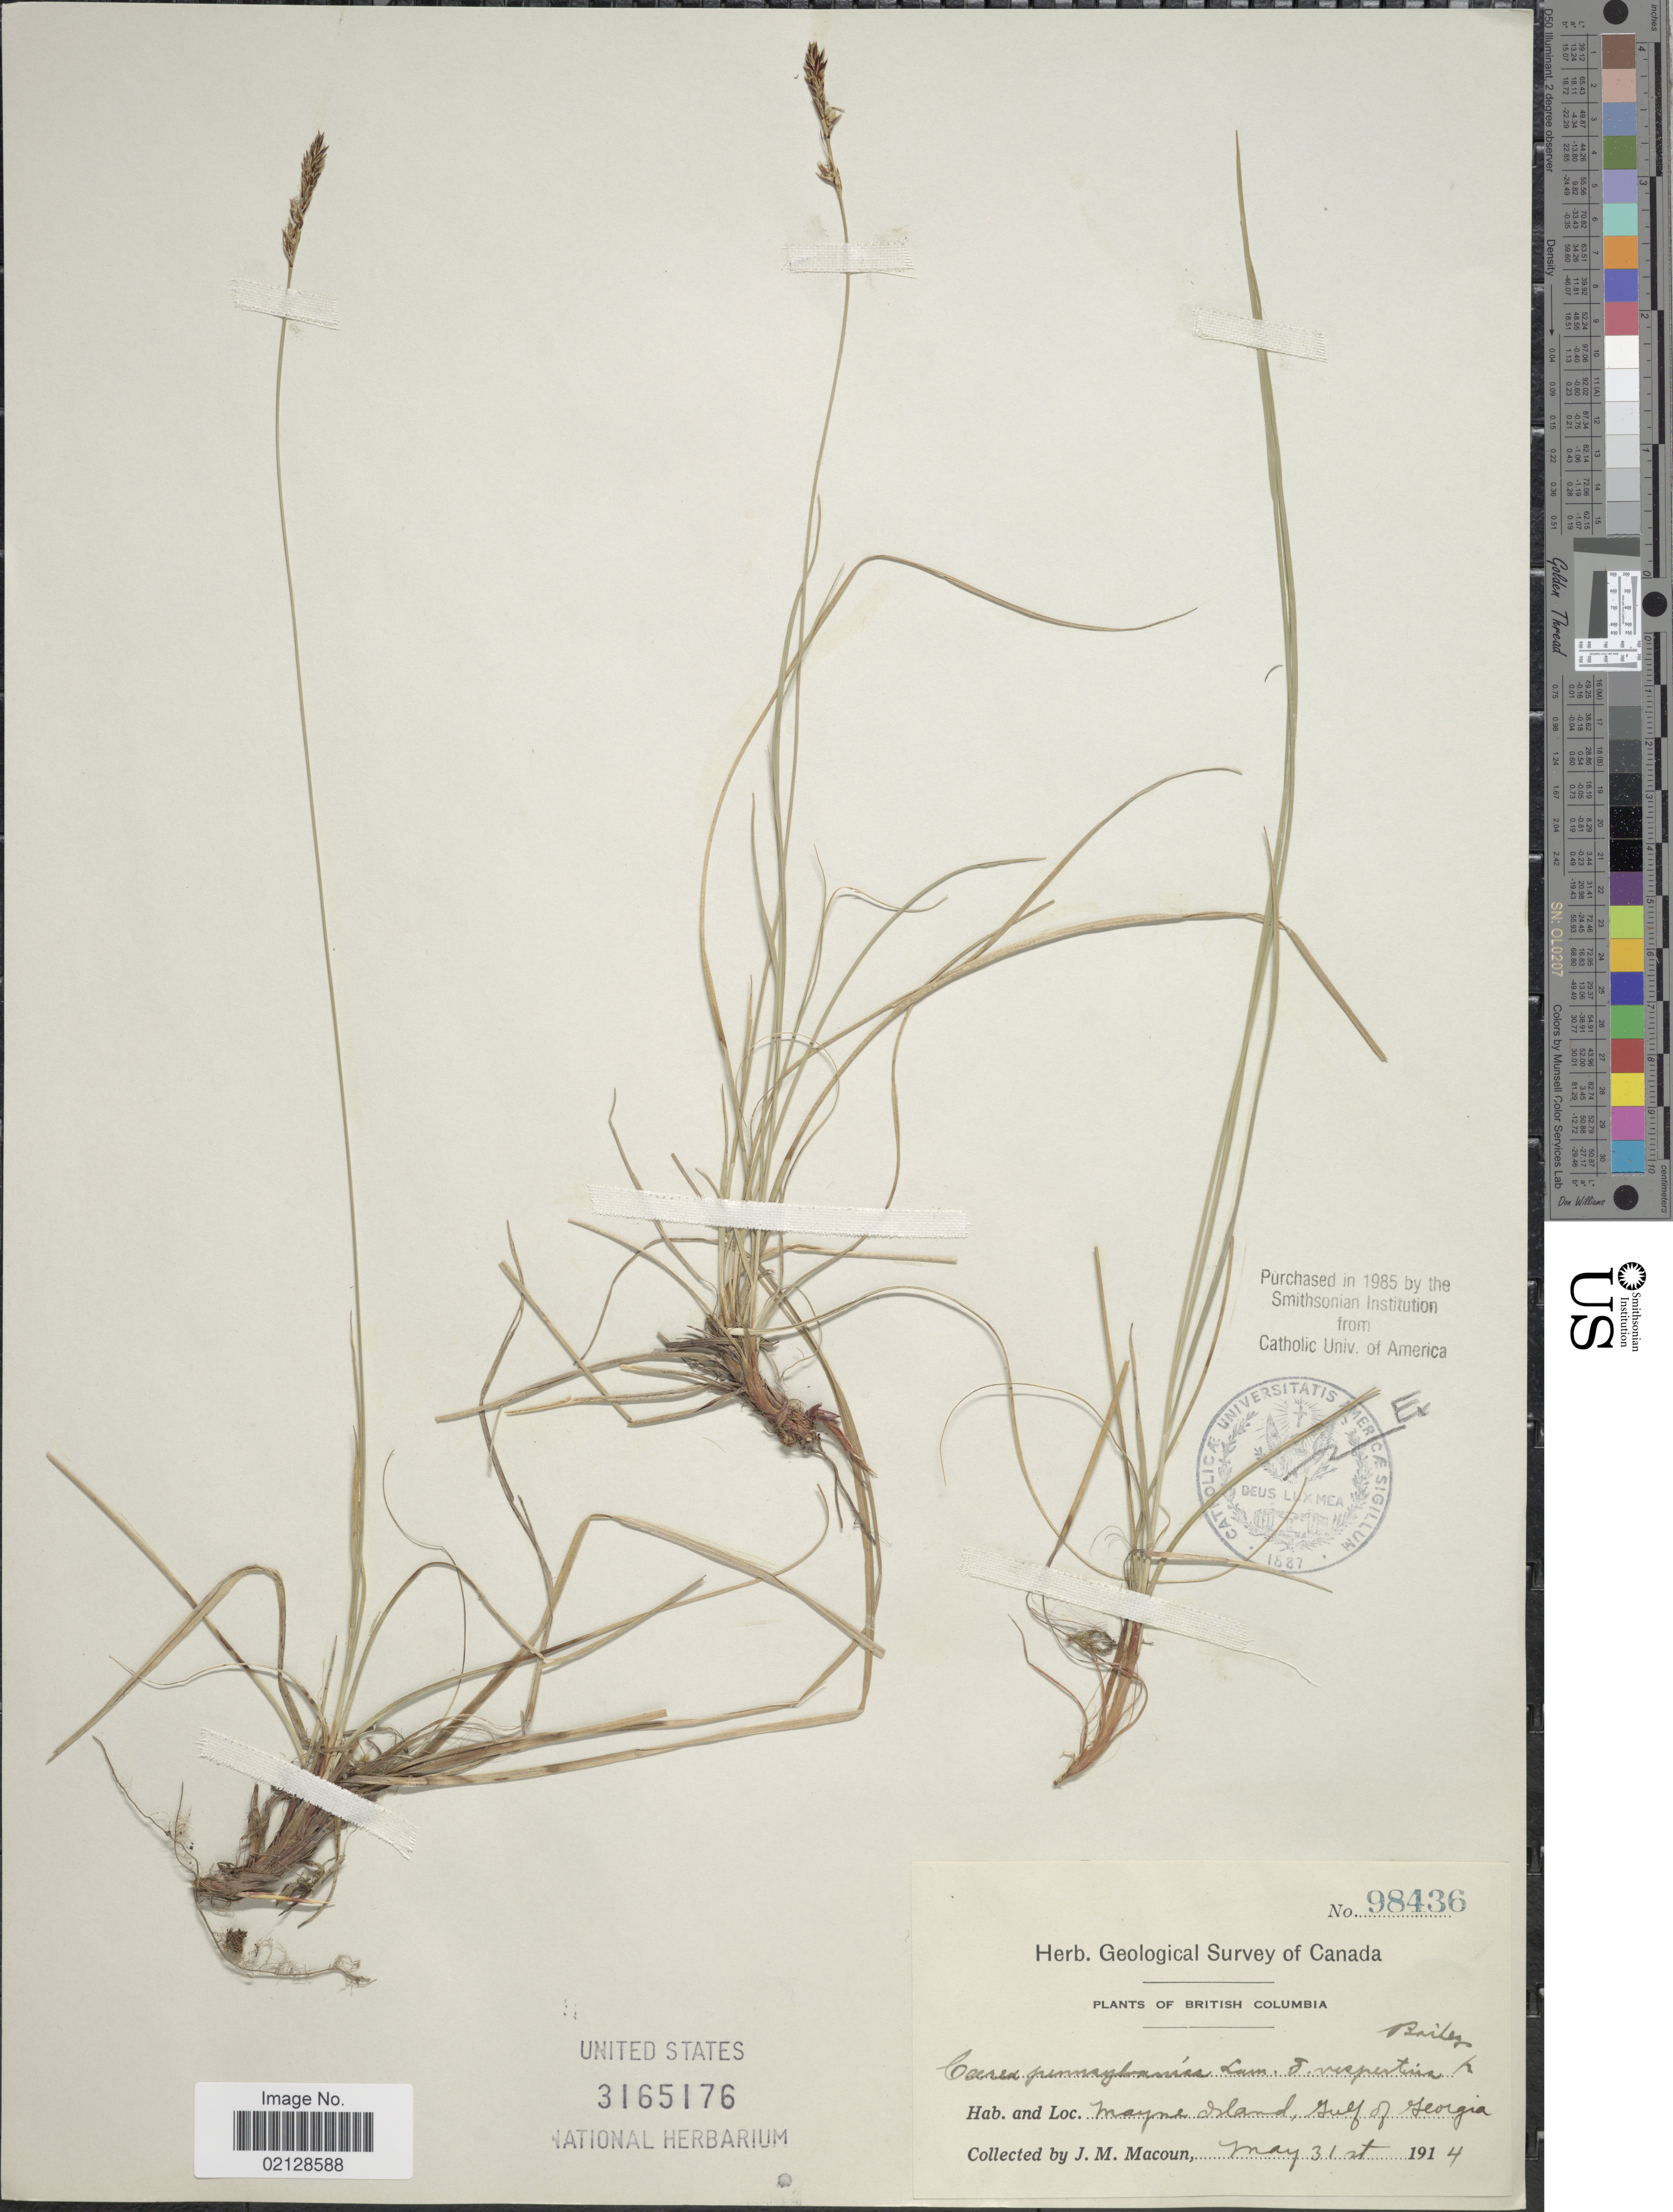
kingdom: Plantae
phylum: Tracheophyta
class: Liliopsida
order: Poales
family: Cyperaceae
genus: Carex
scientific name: Carex pensylvanica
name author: Lam.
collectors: J. M. Macoun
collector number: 98436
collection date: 1914-05-31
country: Canada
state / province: British Columbia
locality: Mayne Islane, Gulf of Georgia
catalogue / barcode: US 3165176